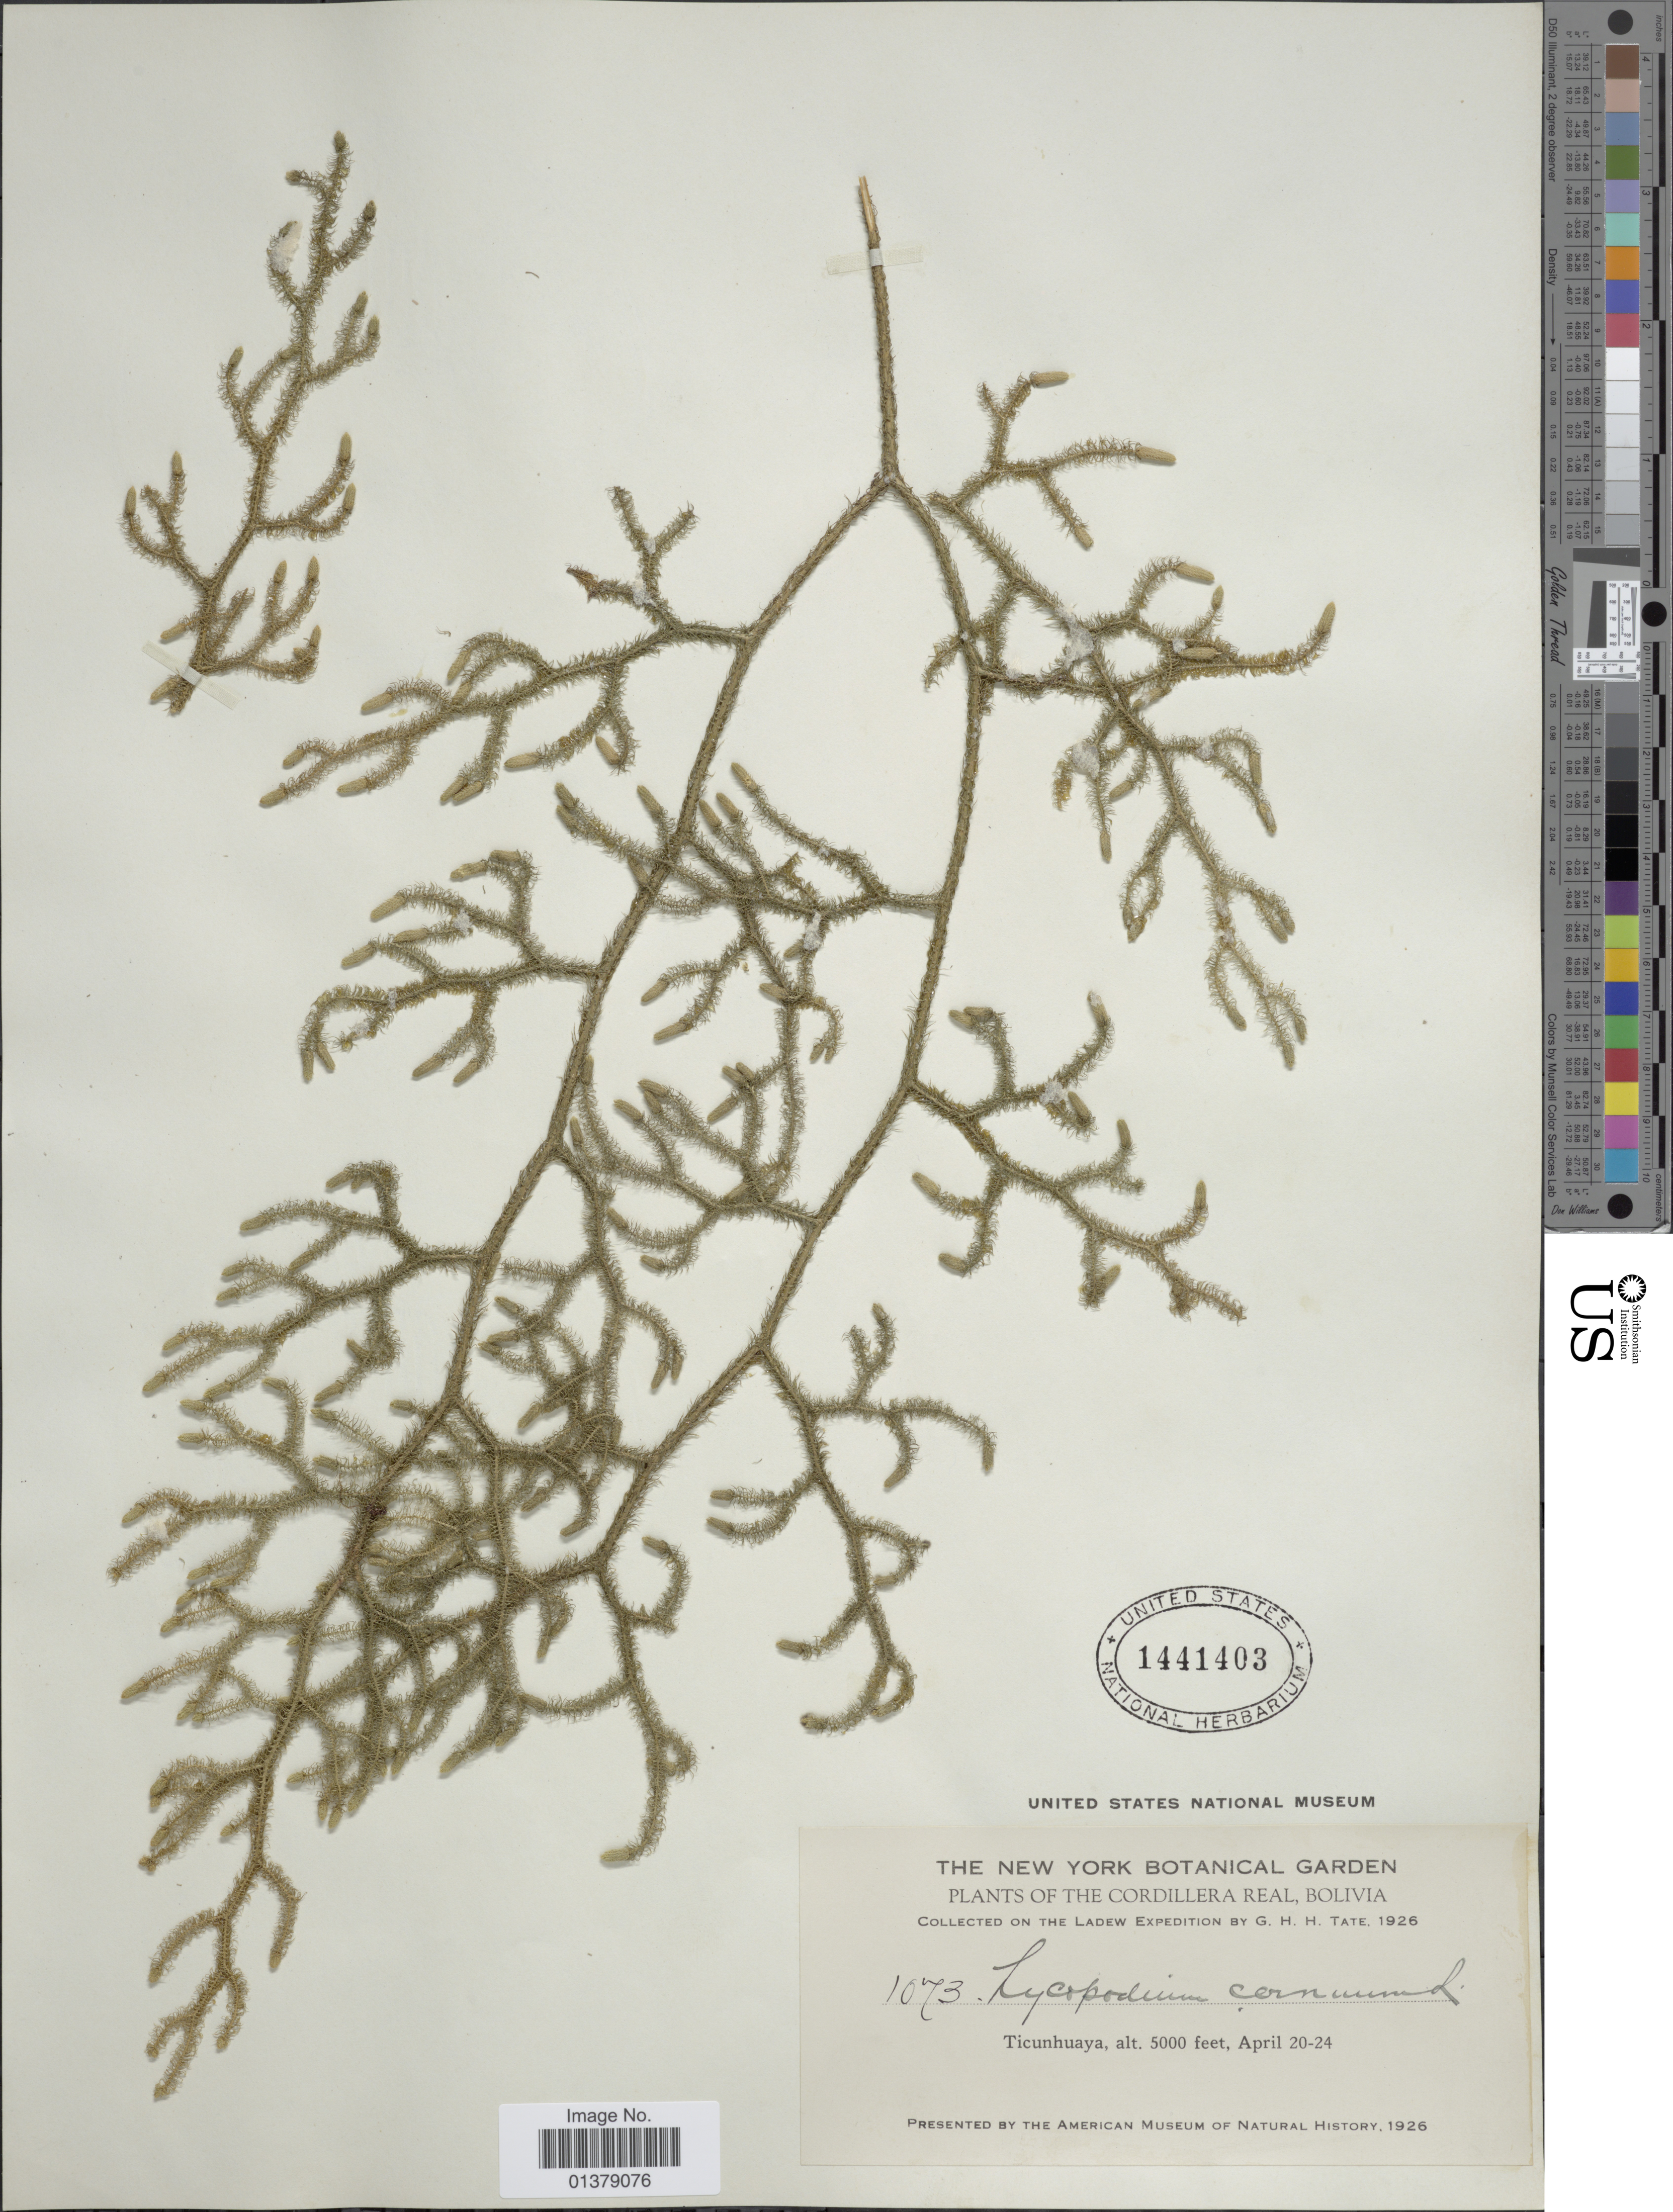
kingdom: Plantae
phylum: Tracheophyta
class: Lycopodiopsida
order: Lycopodiales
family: Lycopodiaceae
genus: Palhinhaea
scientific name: Palhinhaea cernua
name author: (L.) Vasc. & Franco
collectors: G. Tate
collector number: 1073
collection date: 1926-04-20/1926-04-24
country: Bolivia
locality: Cordillera real, Ticunhuaya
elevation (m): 1524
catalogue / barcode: US 1441403